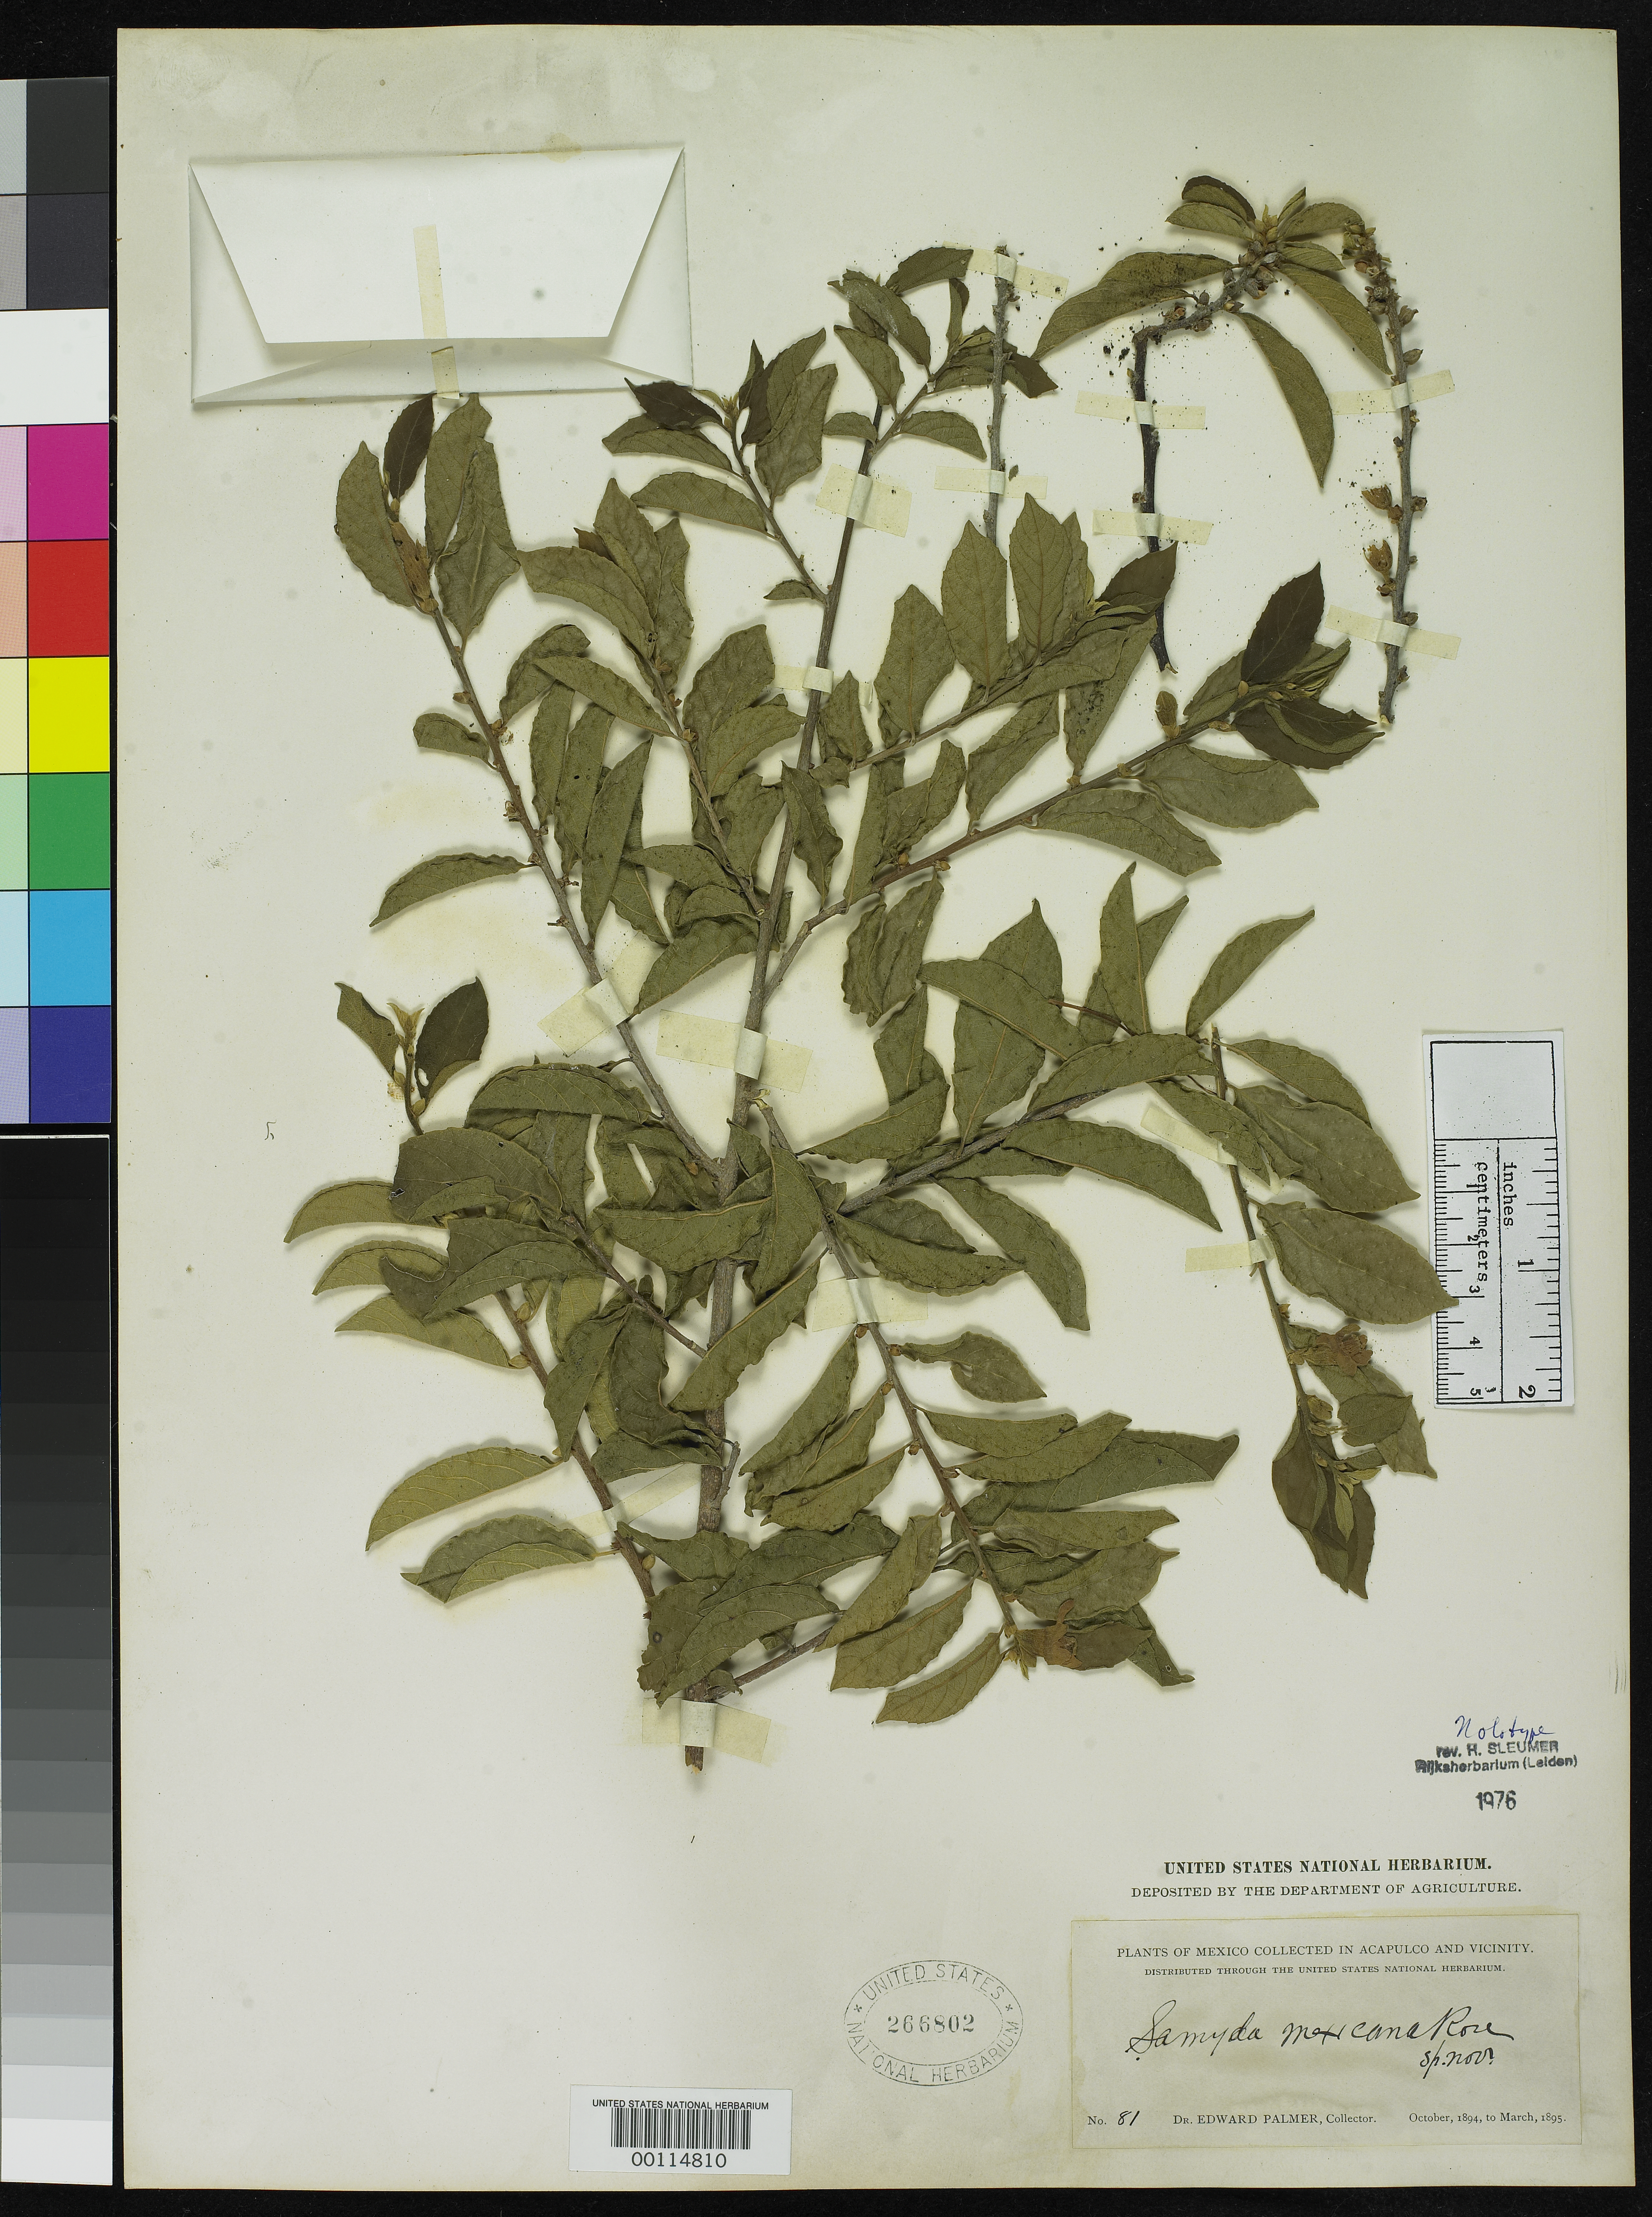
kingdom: Plantae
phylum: Tracheophyta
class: Magnoliopsida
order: Malpighiales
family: Salicaceae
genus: Samyda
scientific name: Samyda mexicana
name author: Rose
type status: Holotype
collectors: E. Palmer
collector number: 81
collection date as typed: Nov 1895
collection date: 1895-11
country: Mexico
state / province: Guerrero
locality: Acapulco.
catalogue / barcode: US 266802